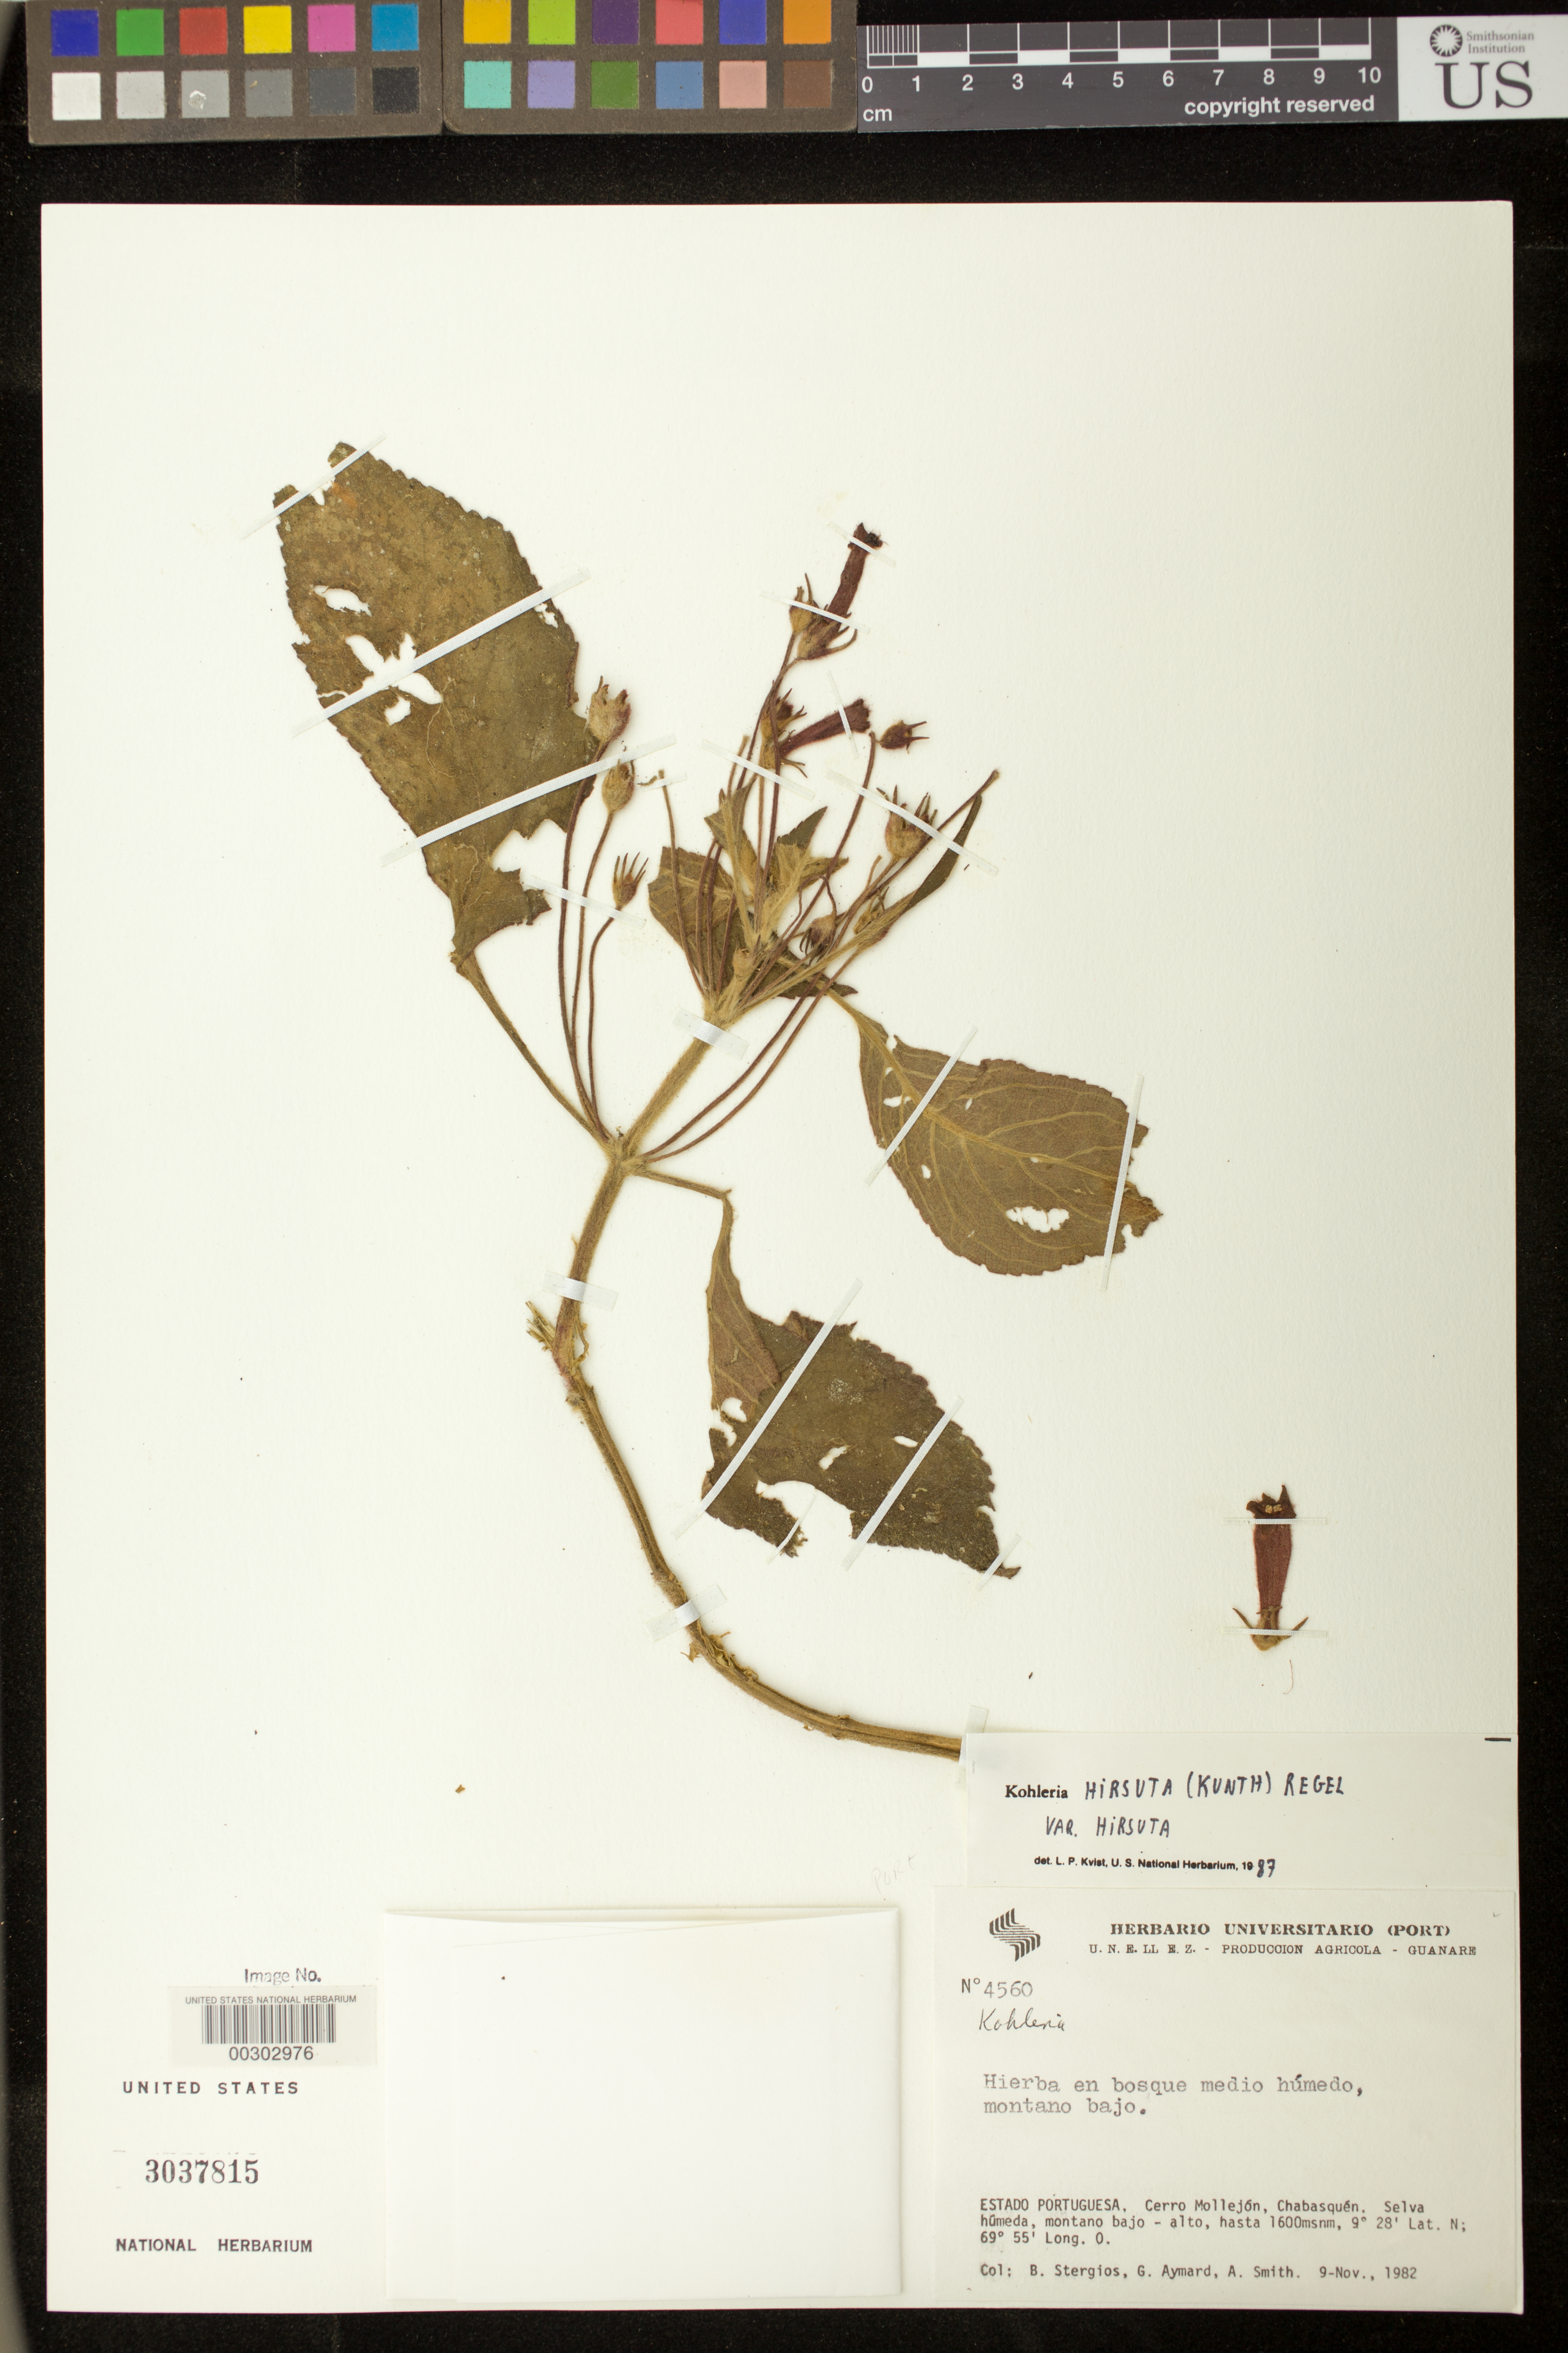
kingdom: Plantae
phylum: Tracheophyta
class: Magnoliopsida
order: Lamiales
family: Gesneriaceae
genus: Kohleria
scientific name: Kohleria hirsuta var. hirsuta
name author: (Kunth) Regel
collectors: B. G. Stergios, G. A. Aymard & Aust P. Smith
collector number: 4560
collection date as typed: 09 Nov 1982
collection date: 1982-11-09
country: Venezuela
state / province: Portuguesa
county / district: Guanare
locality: Cerro Mollejón, Chabasquén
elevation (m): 1600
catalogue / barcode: US 3037815